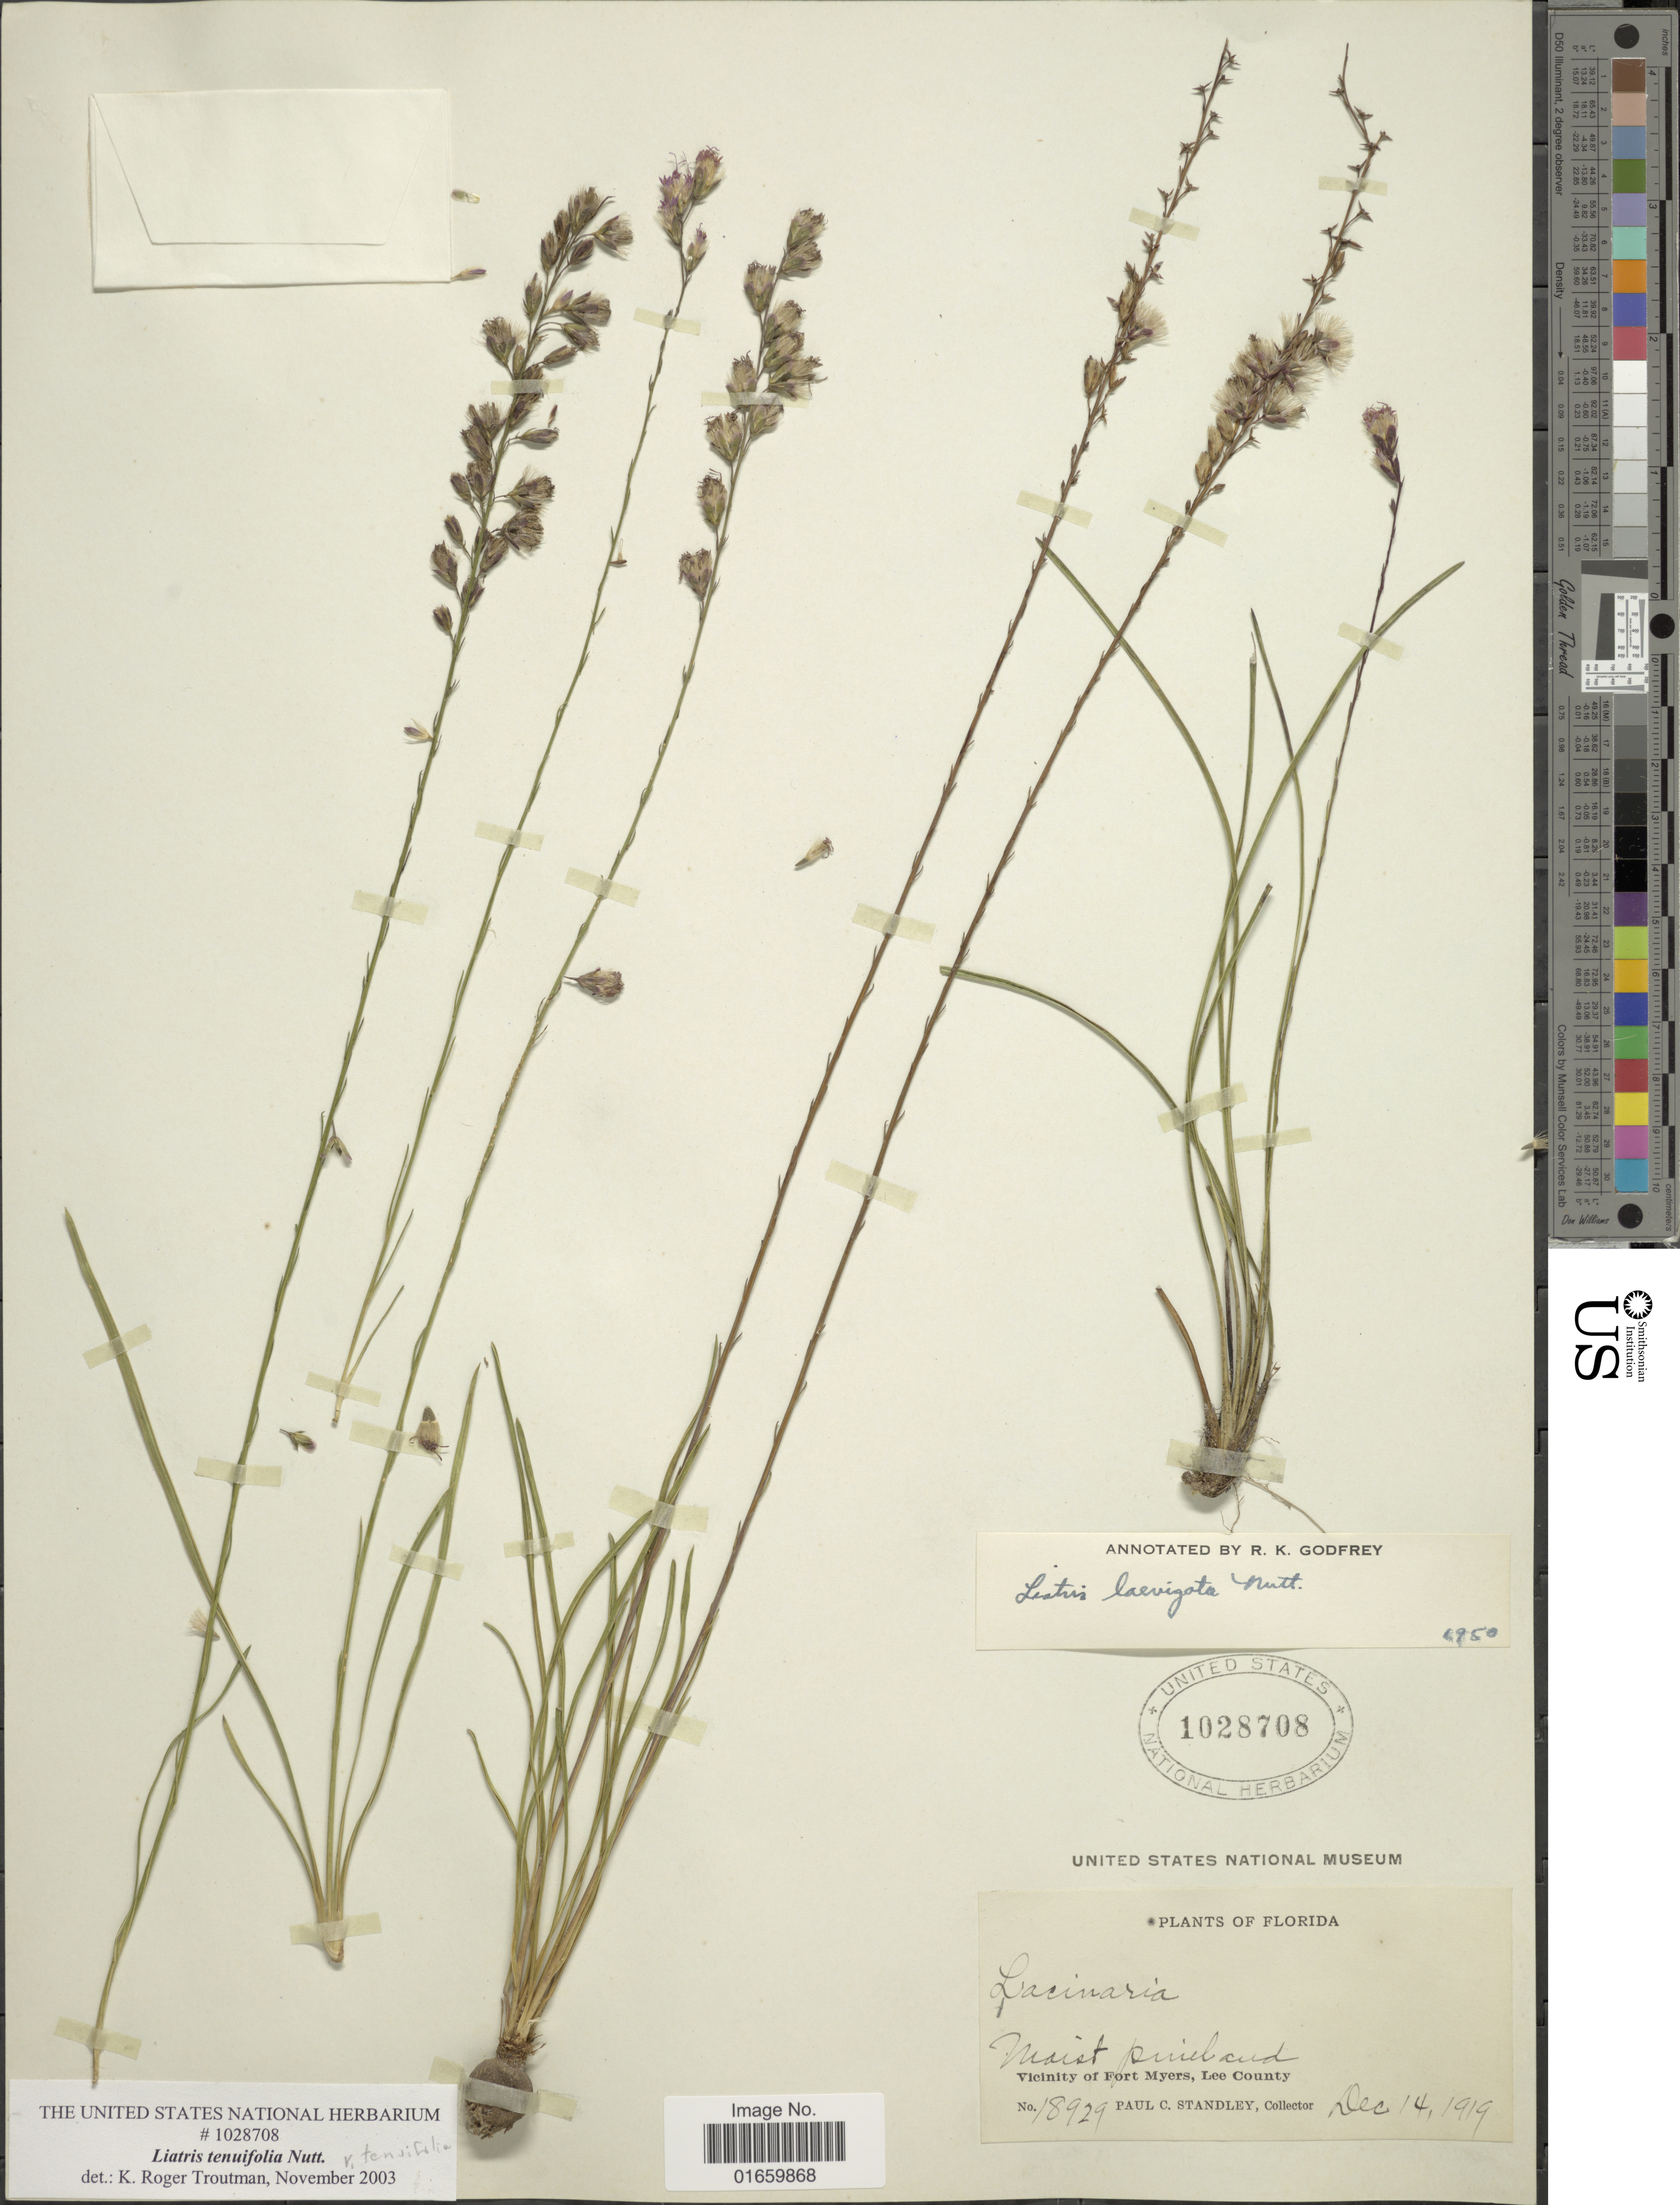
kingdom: Plantae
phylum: Tracheophyta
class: Magnoliopsida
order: Asterales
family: Asteraceae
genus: Liatris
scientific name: Liatris tenuifolia var. tenuifolia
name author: Nutt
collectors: P. C. Standley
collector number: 18929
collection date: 1919-12-14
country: United States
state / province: Florida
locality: Vicinity of Fort Myers, Lee County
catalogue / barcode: US 1028708